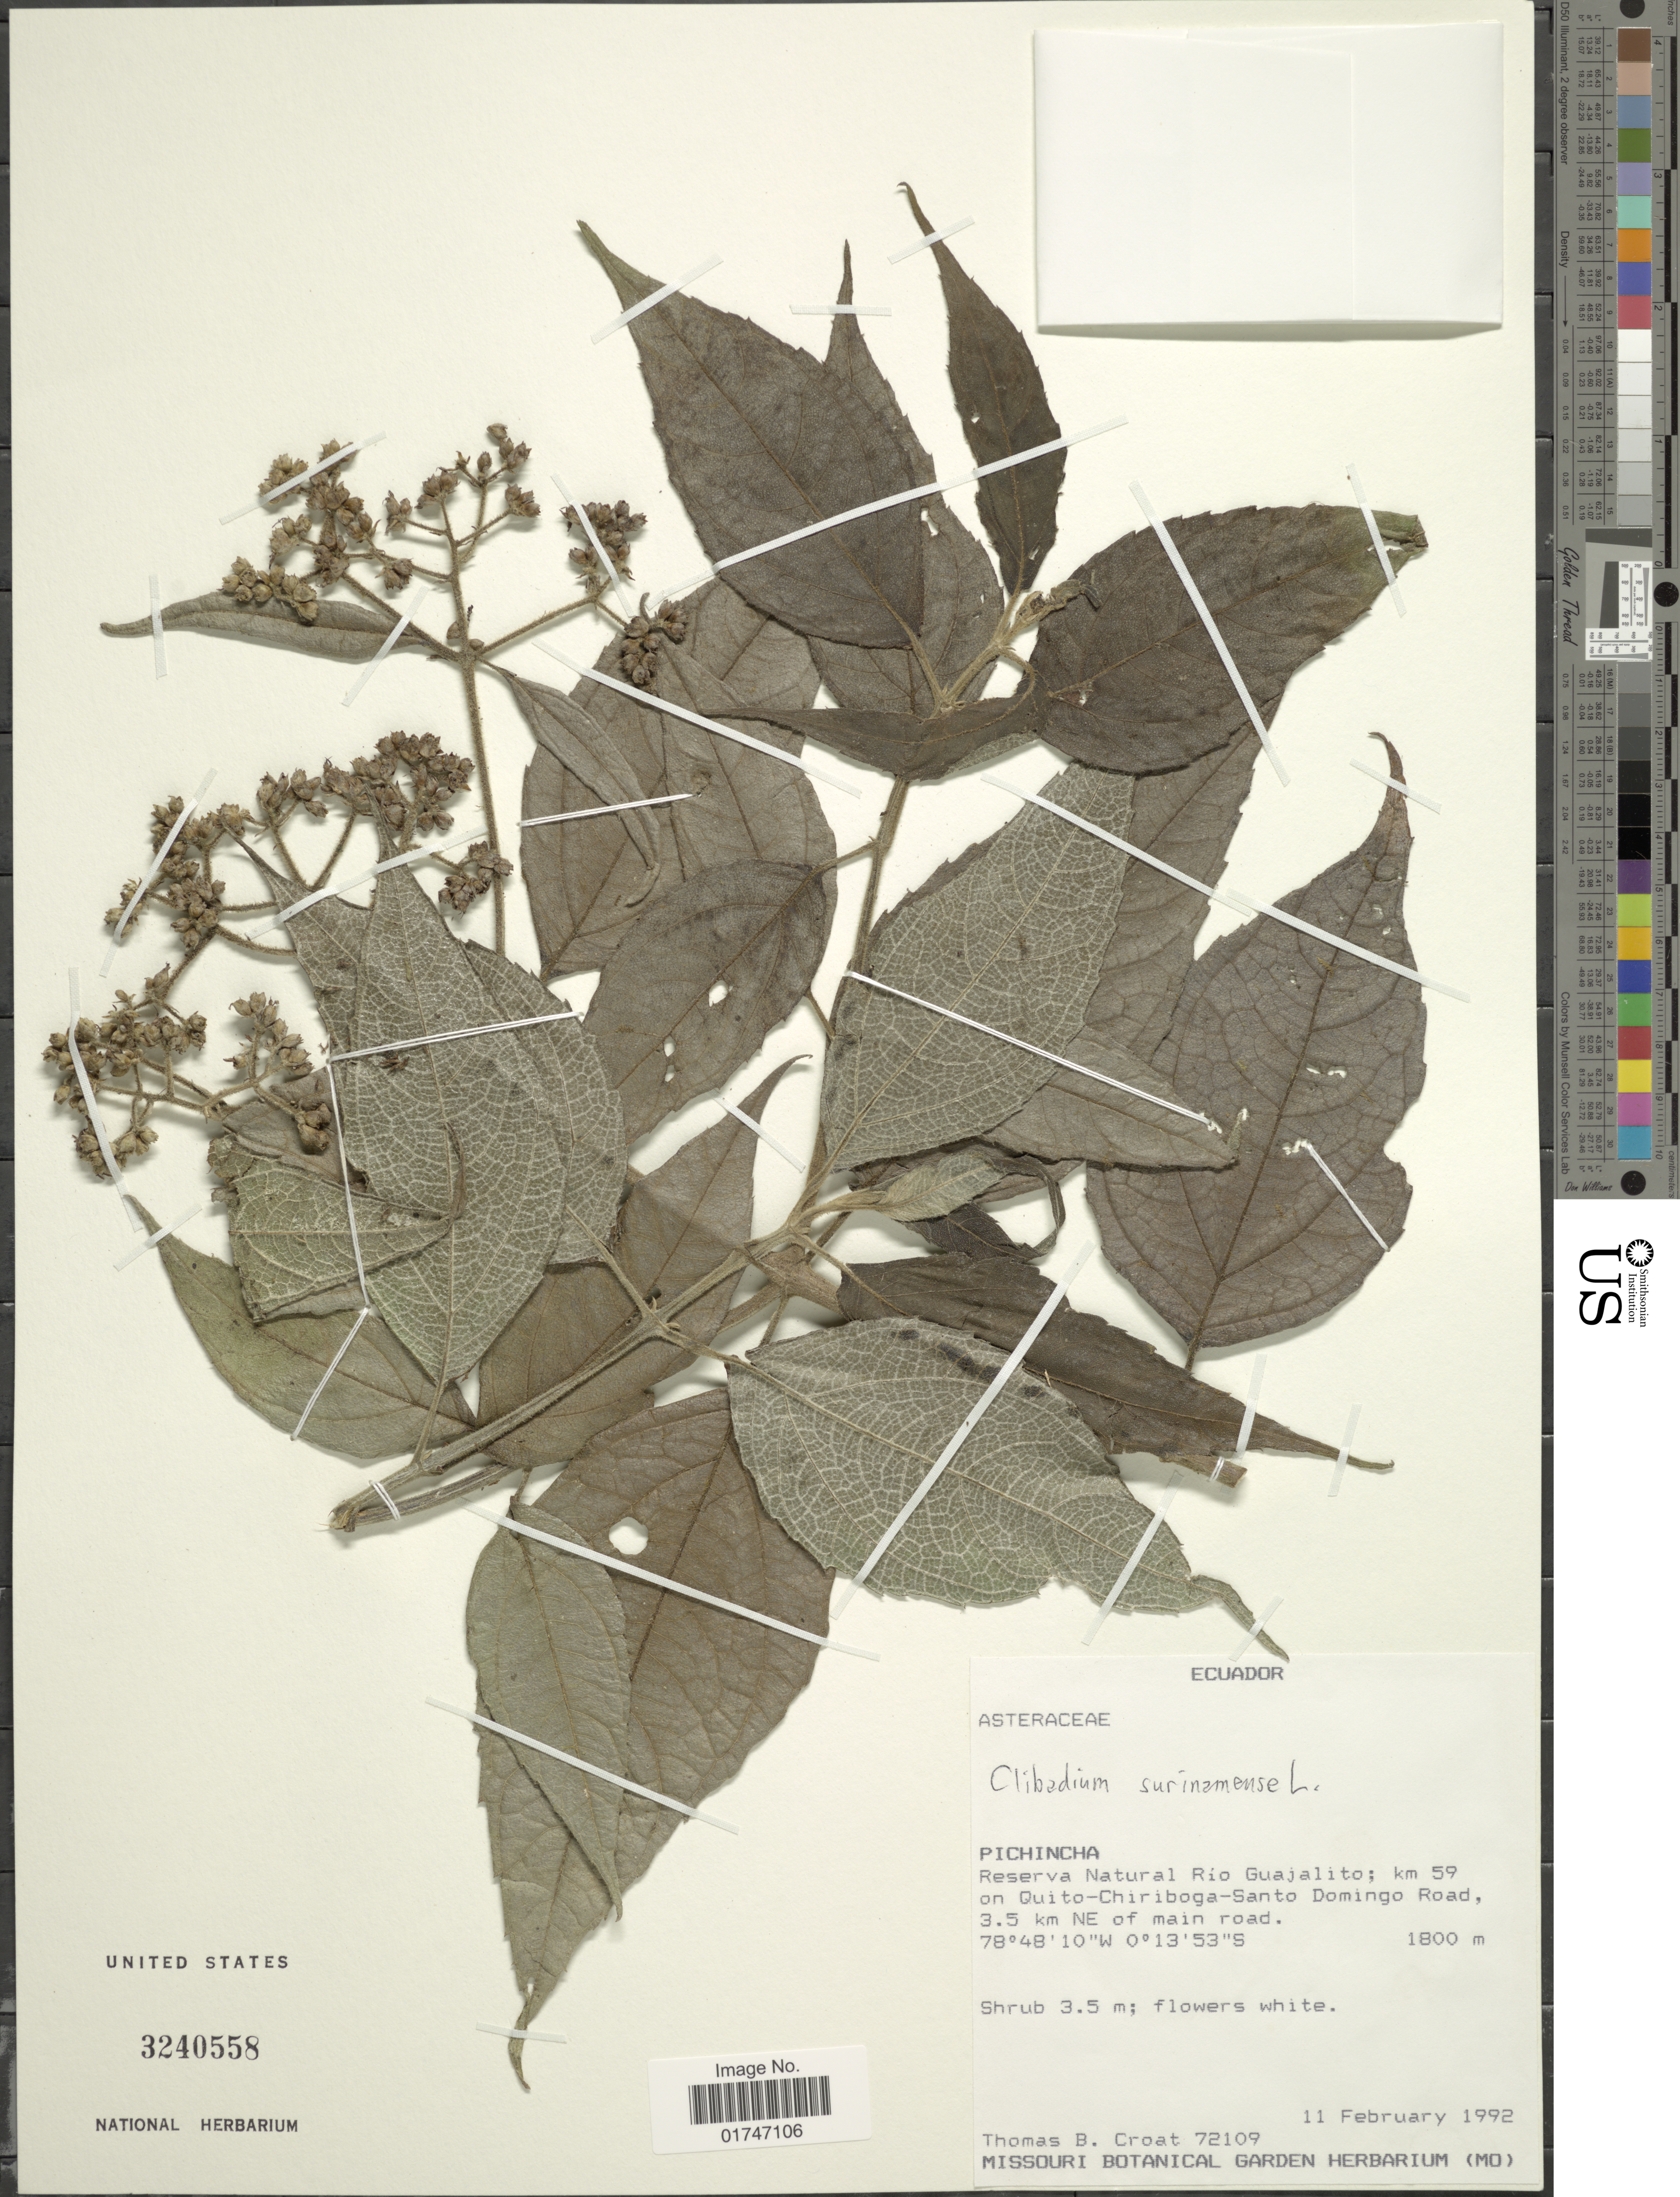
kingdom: Plantae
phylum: Tracheophyta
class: Magnoliopsida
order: Asterales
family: Asteraceae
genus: Clibadium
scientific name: Clibadium surinamense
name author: L.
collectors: T. B. Croat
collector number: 72109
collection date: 1992-02-11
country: Ecuador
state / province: Pichincha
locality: Pichincha. Reserva Natural Rio Guajalito; km 59 on Quito-Chiriboga-Santo Domingo Road, 3.5 km NE of main road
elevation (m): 1800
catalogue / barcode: US 3240558